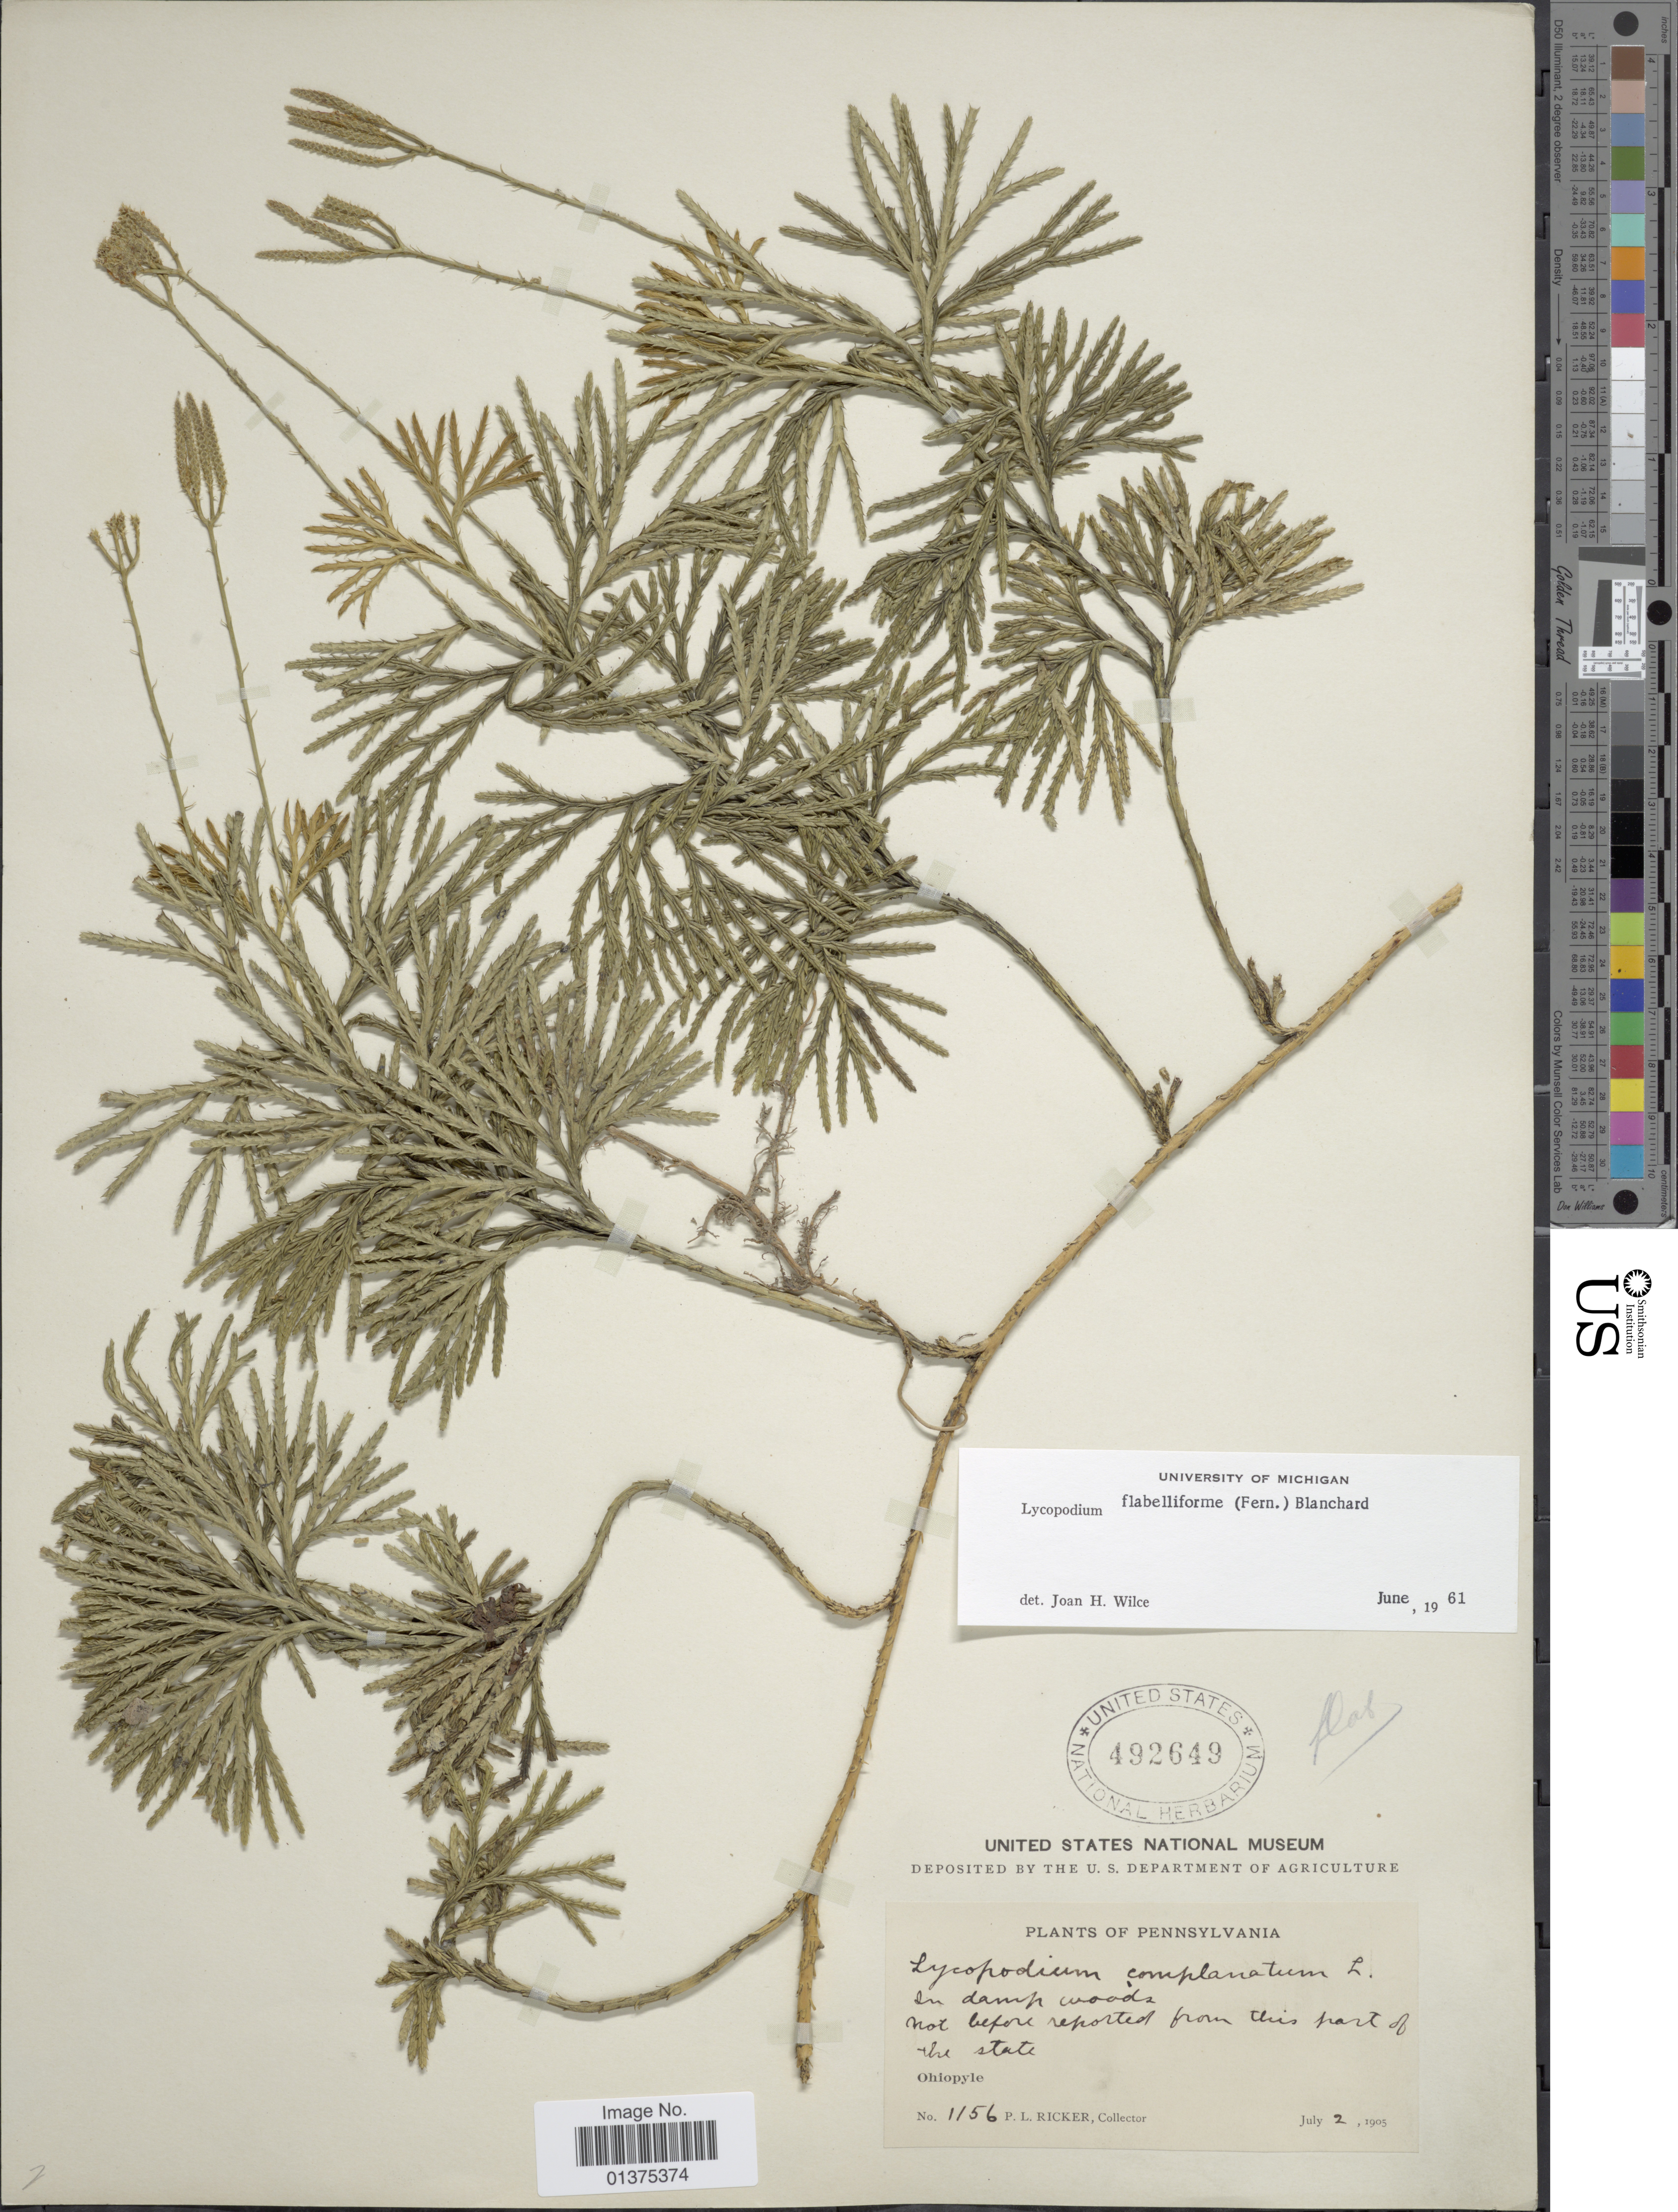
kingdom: Plantae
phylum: Tracheophyta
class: Lycopodiopsida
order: Lycopodiales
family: Lycopodiaceae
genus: Diphasiastrum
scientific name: Diphasiastrum digitatum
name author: (Dill. ex A. Braun) Holub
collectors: P. Ricker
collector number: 1156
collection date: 1905-07-02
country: United States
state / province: Pennsylvania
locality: Ohiopyle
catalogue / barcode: US 492649